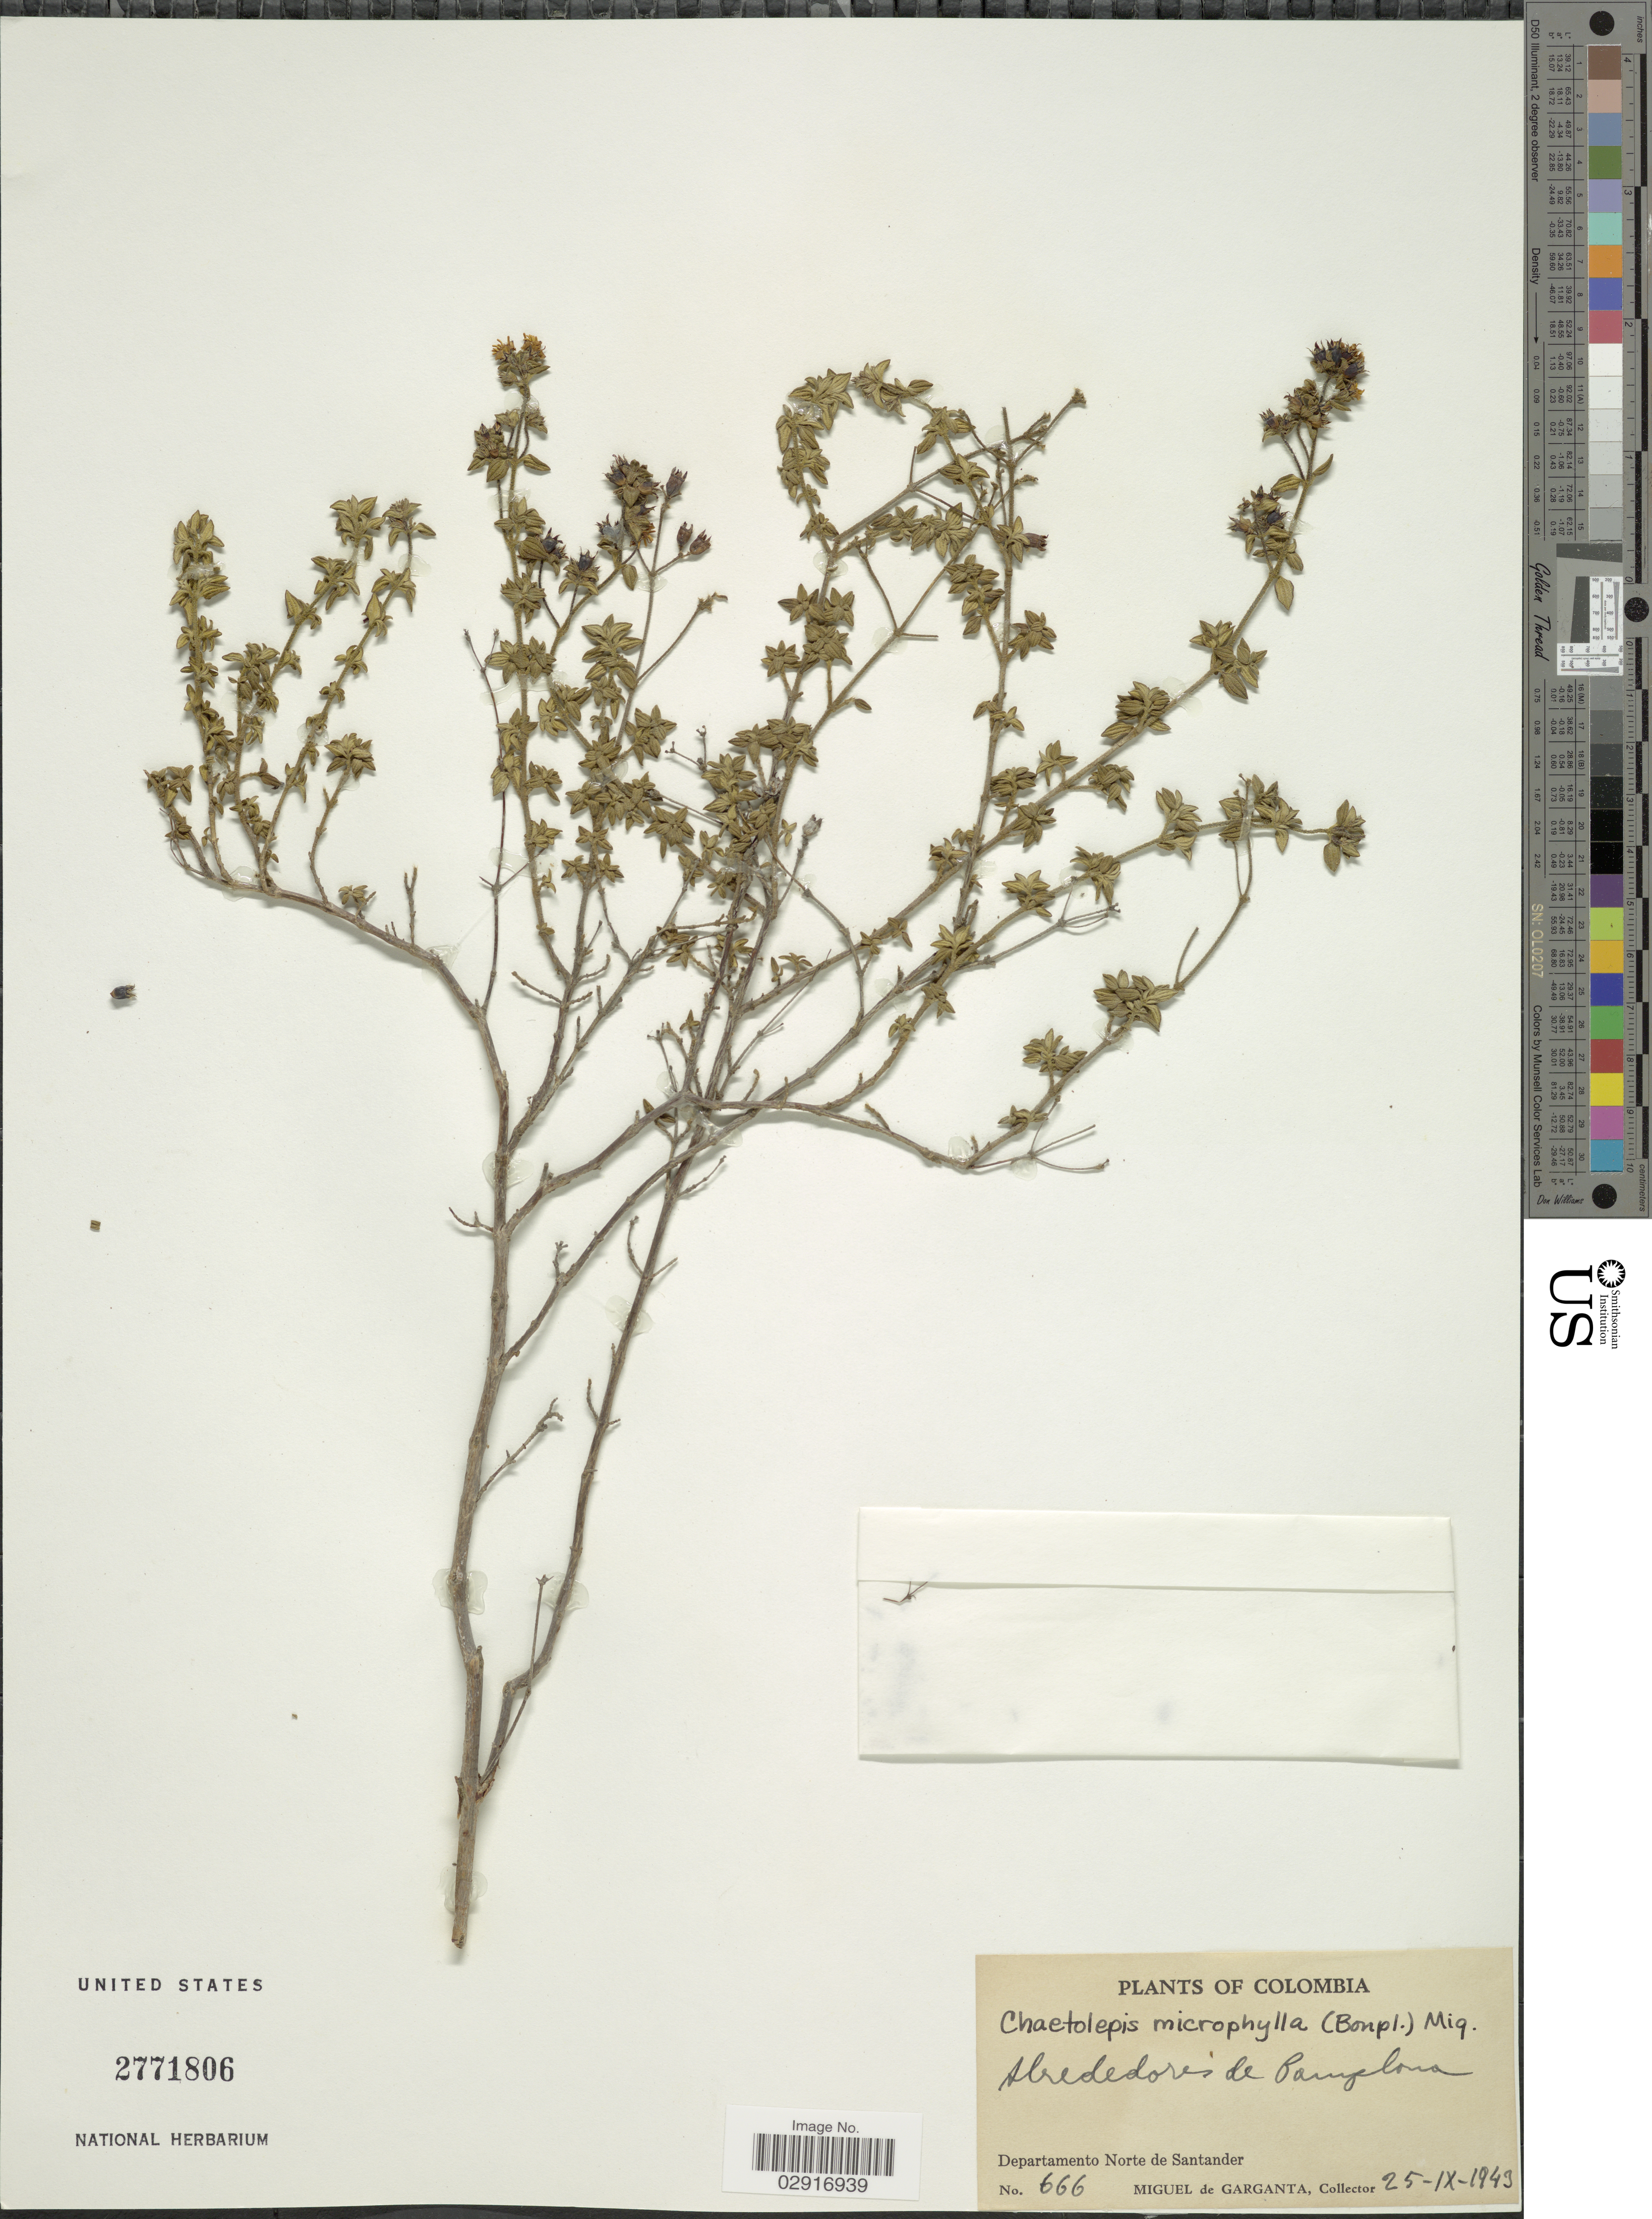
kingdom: Plantae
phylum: Tracheophyta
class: Magnoliopsida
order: Myrtales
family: Melastomataceae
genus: Chaetolepis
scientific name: Chaetolepis microphylla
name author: (Bonpl.) Miq.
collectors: M. Garganta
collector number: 666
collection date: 1943-09-25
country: Colombia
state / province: Norte de Santander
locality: Alrededores de Pamplona. Departamento Norte de Santander.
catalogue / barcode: US 2771806